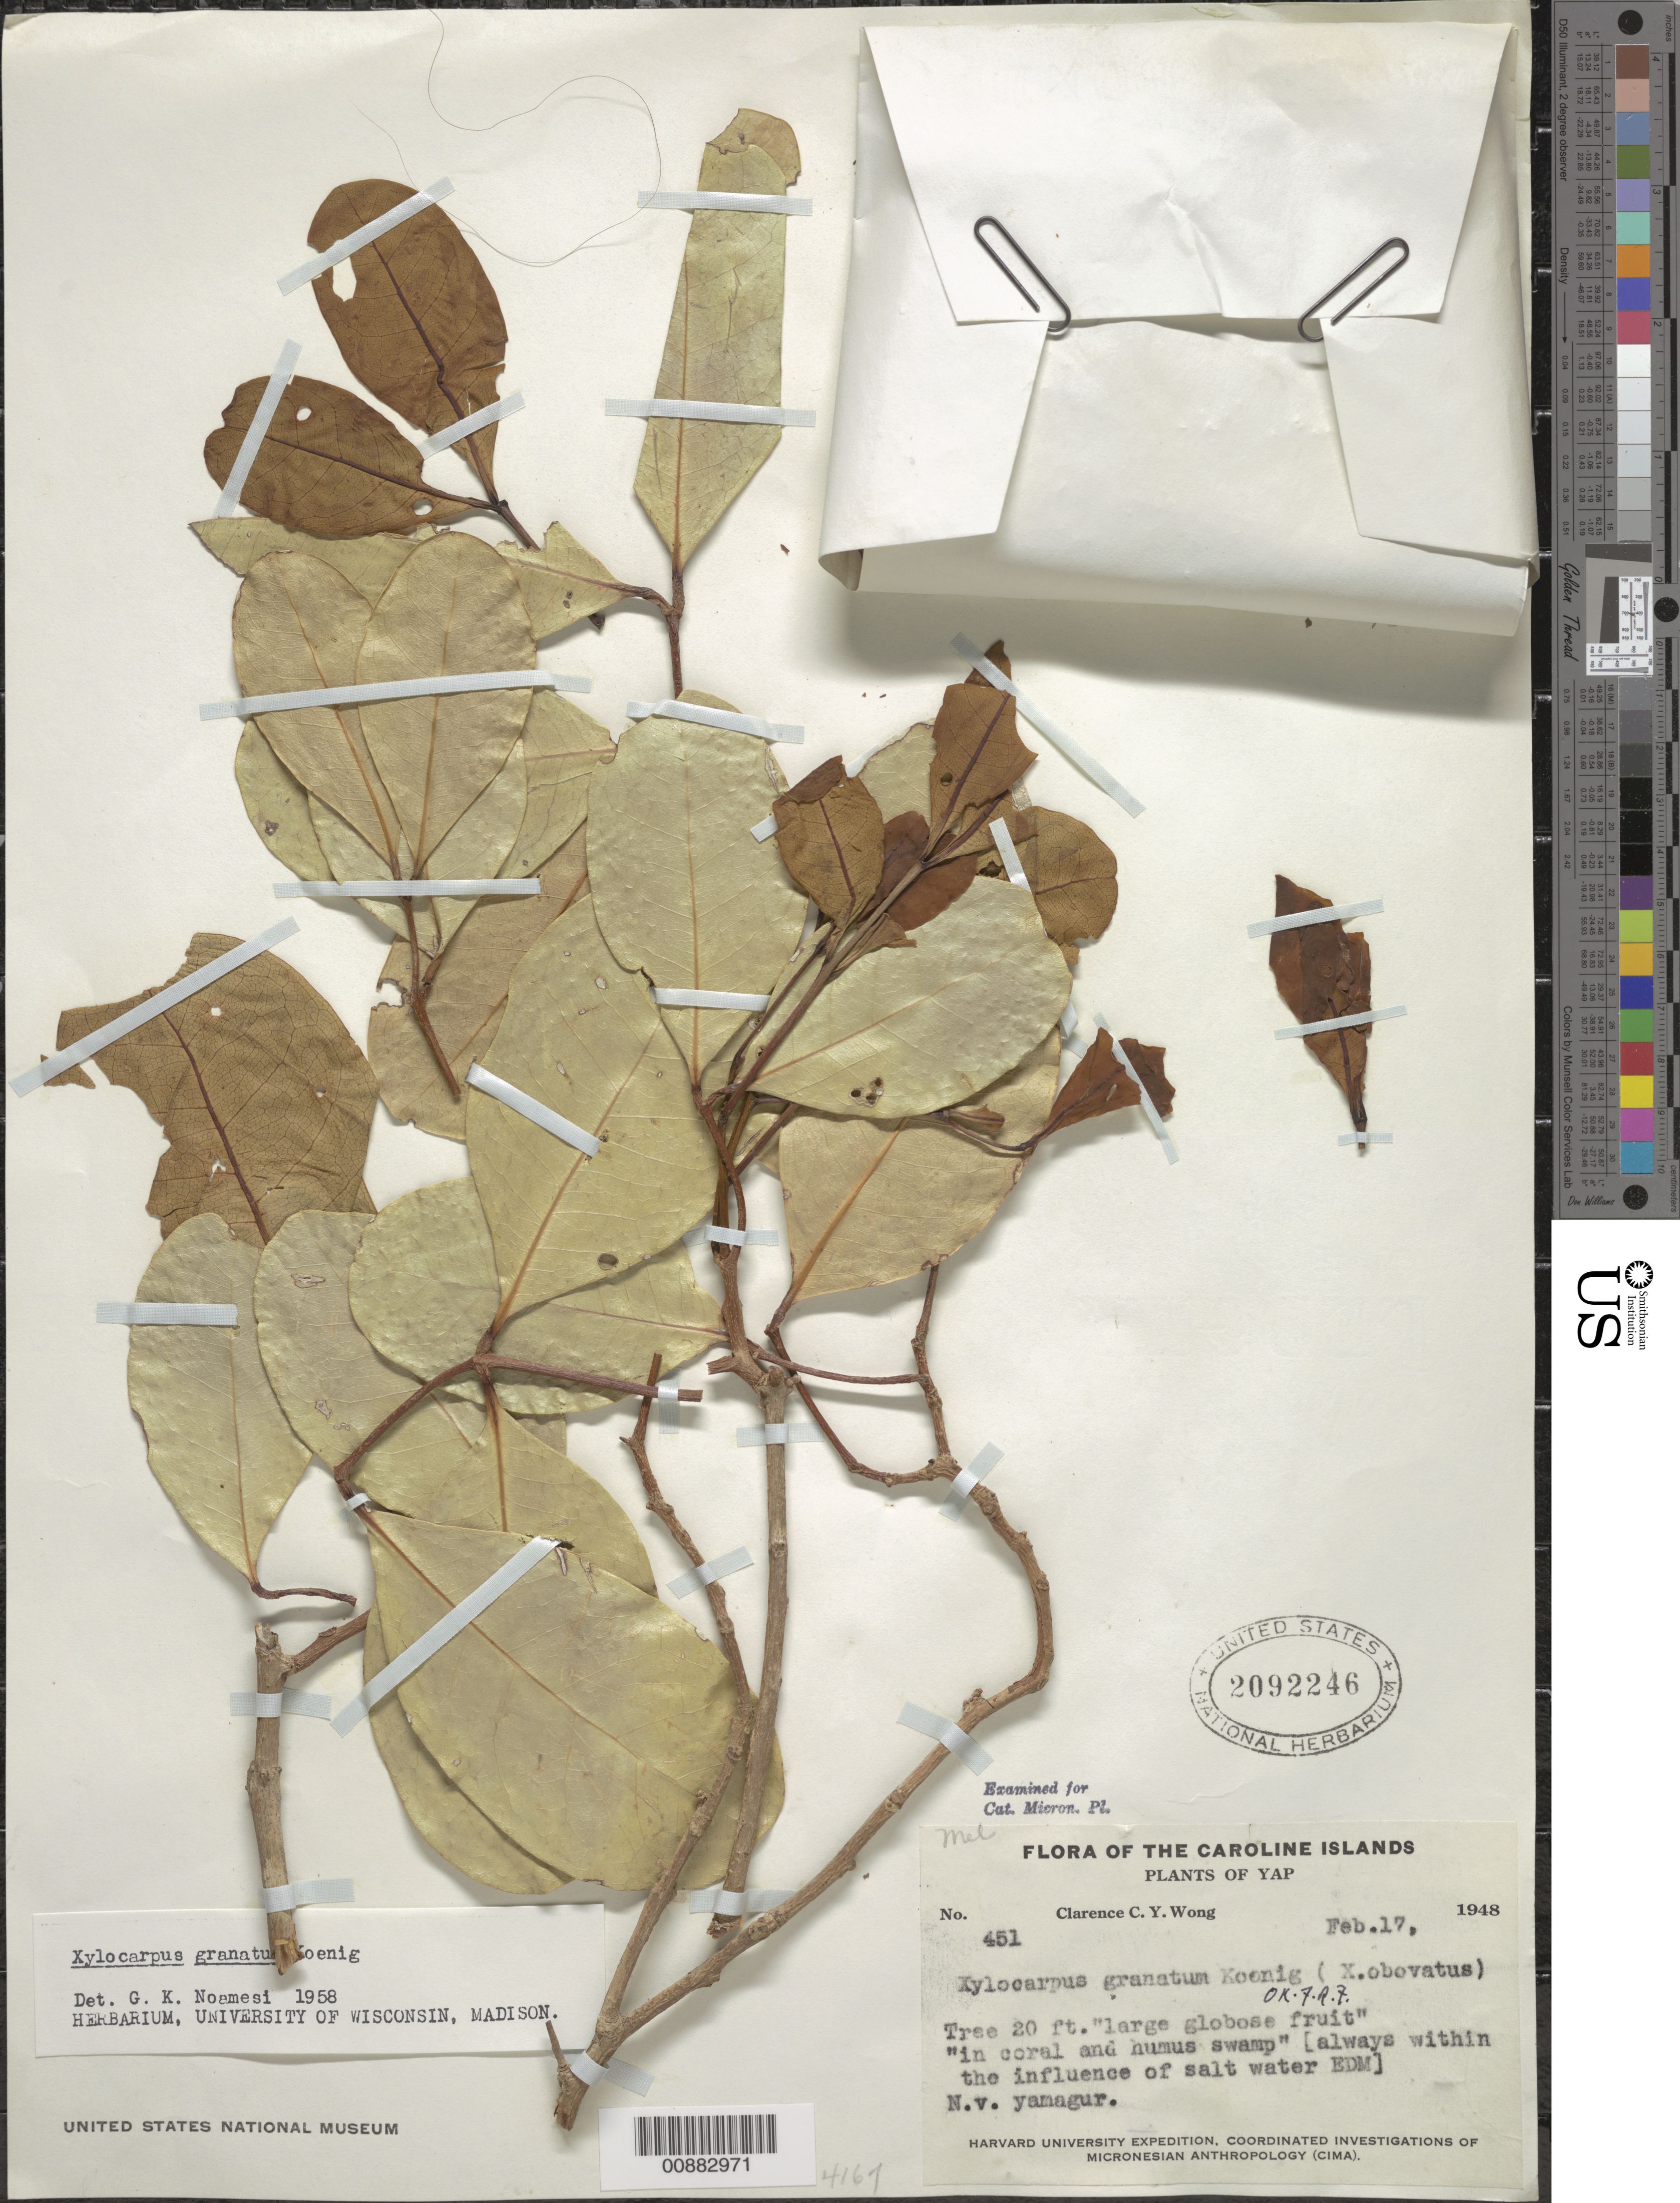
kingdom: Plantae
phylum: Tracheophyta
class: Magnoliopsida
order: Sapindales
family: Meliaceae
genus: Xylocarpus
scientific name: Xylocarpus granatum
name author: J. Koenig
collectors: C. Wong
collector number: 451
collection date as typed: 17 Feb 1948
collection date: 1948-02-17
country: Micronesia, Federated States of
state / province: Yap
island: Yap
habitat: in coral and humus swamp (always within the influence of salt water)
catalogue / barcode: US 2092246